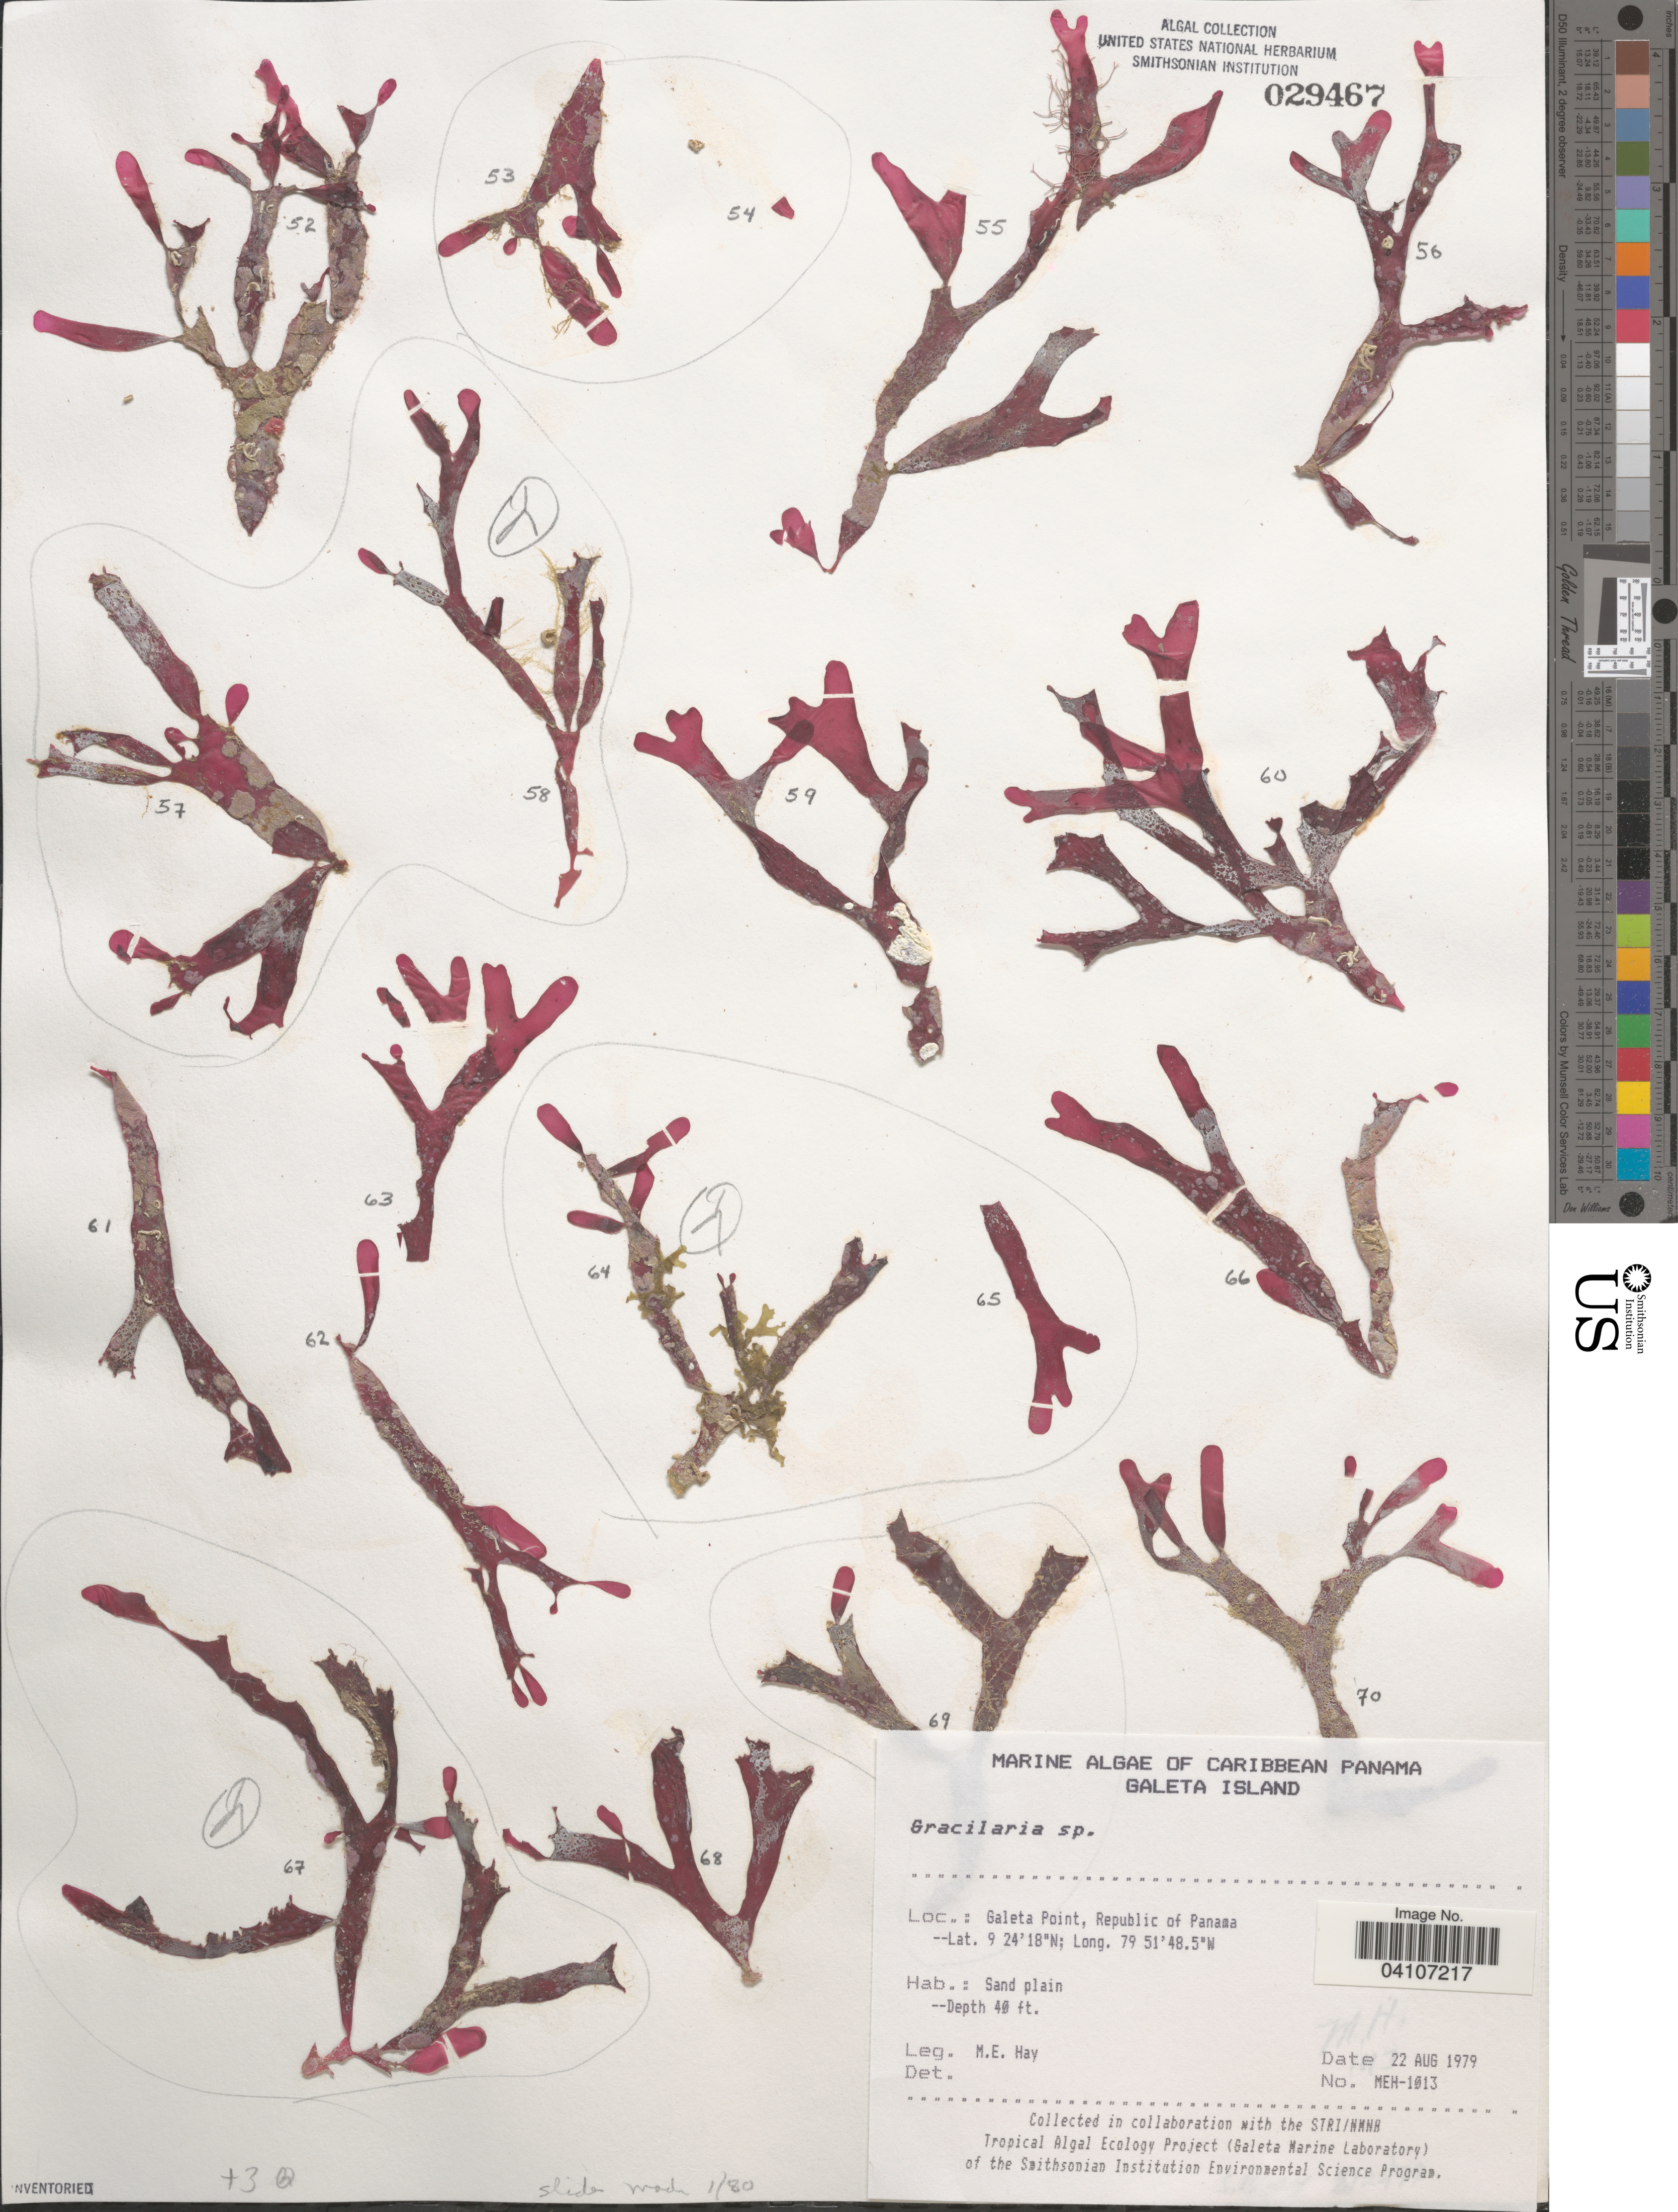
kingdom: Plantae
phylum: Rhodophyta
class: Florideophyceae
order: Gracilariales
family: Gracilariaceae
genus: Gracilaria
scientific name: Gracilaria sp.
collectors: M. E. Hay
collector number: MEH-1013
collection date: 1979-08-22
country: Panama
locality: Caribbean Panama. Galeta Island. Galeta Point, Republic of Panama.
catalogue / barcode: US 29467